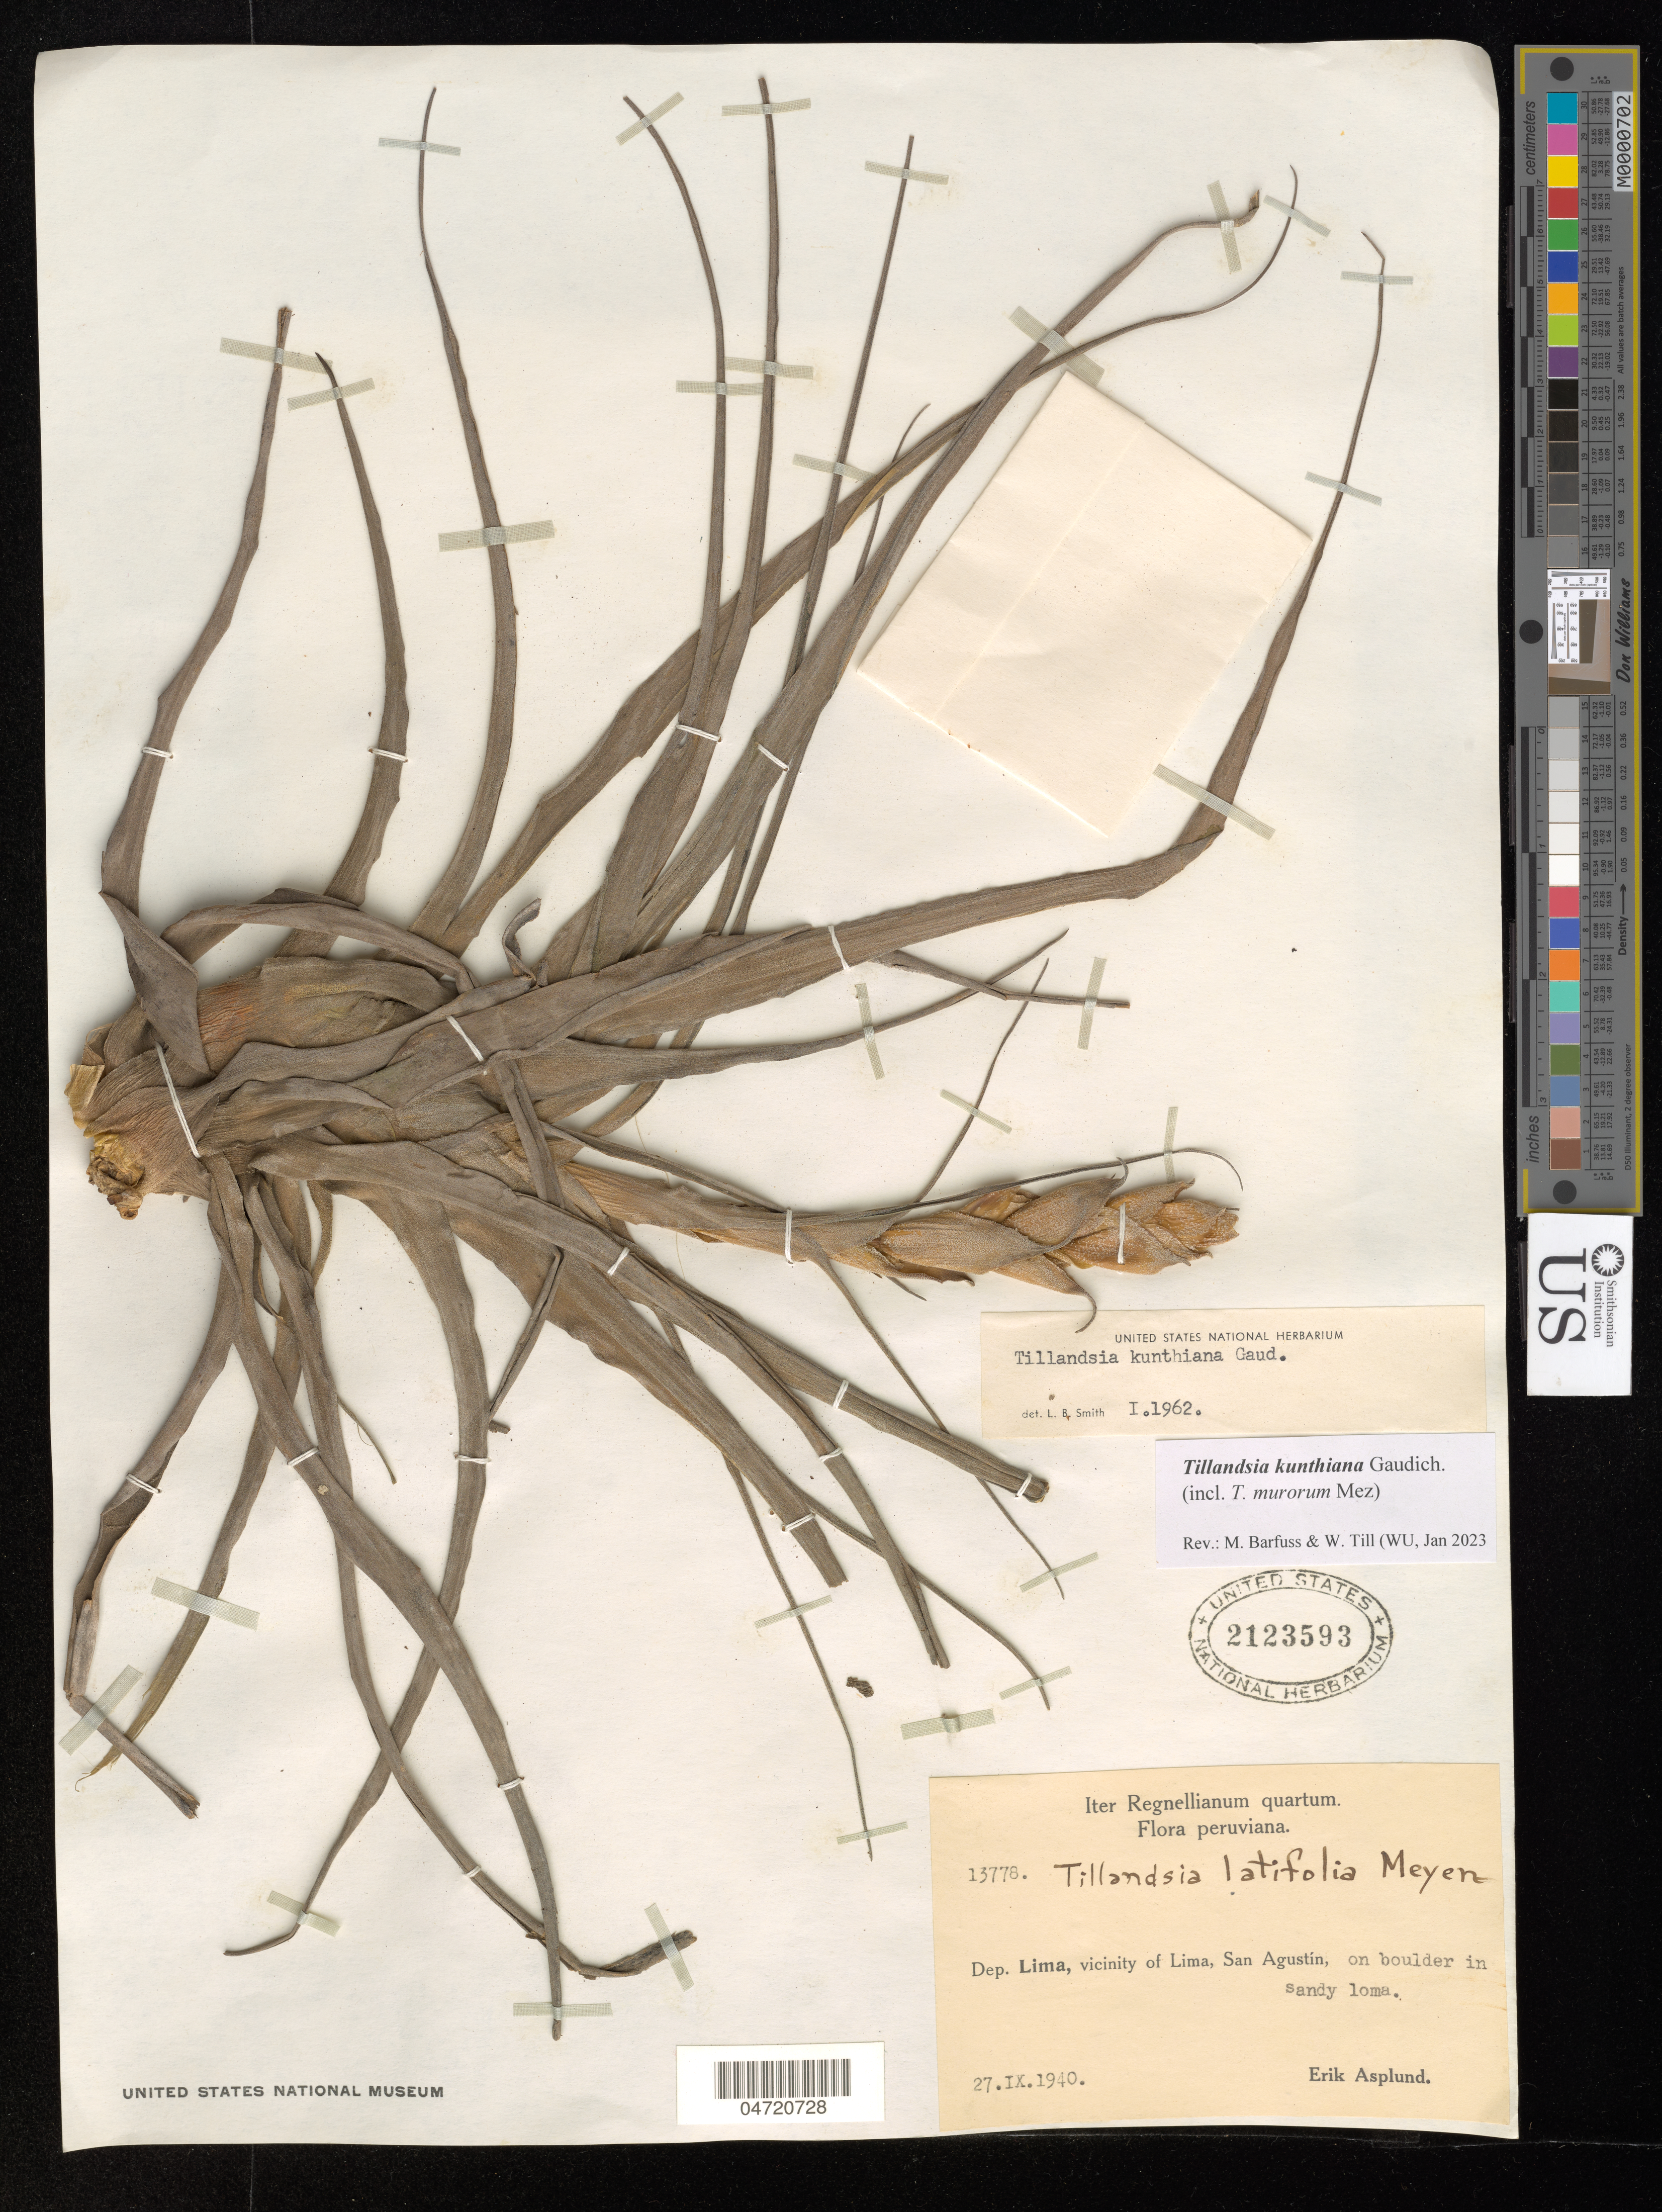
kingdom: Plantae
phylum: Tracheophyta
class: Liliopsida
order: Poales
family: Bromeliaceae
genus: Tillandsia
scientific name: Tillandsia kunthiana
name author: Gaudich.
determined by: Barfuss, Michael H.; Till, W.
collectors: E. Asplund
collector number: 13778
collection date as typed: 27 Sep 1940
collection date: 1940-09-27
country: Peru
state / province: Lima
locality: Vicinity of Lima, San Agustin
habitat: On boulder in sandy loma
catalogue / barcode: US 2123593